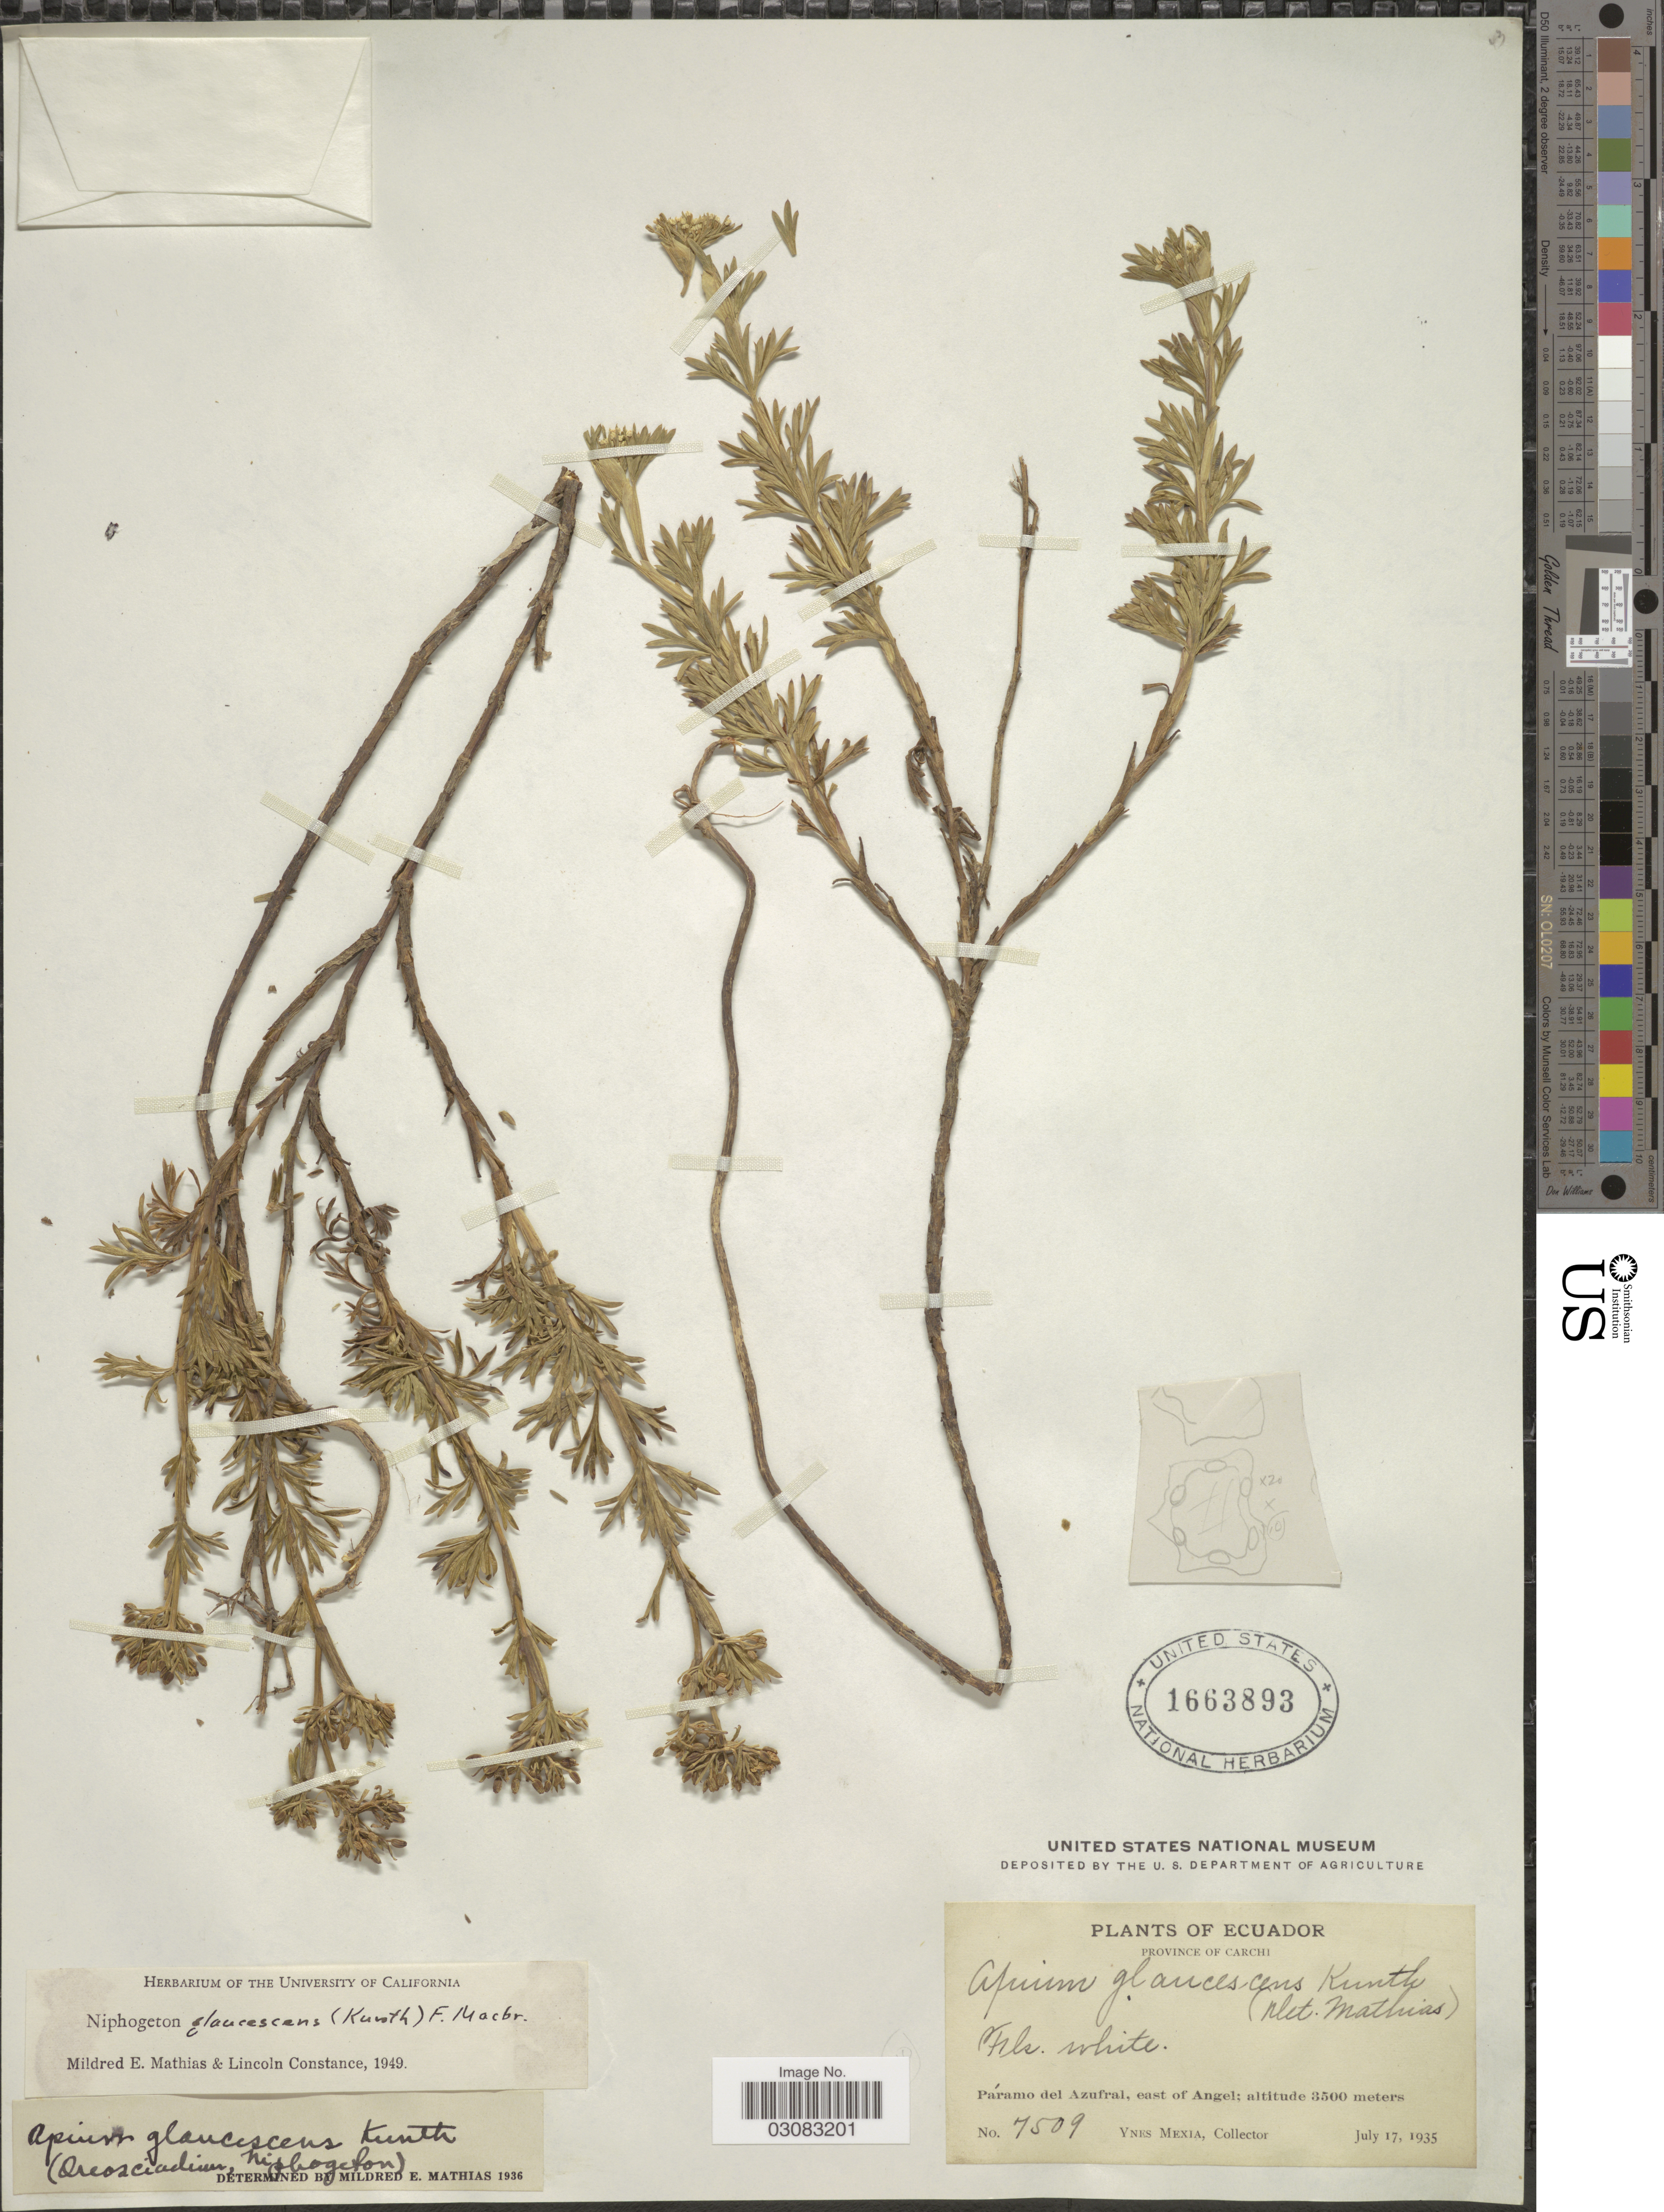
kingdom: Plantae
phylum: Tracheophyta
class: Magnoliopsida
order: Apiales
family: Apiaceae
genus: Niphogeton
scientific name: Niphogeton glaucescens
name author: (Kunth) J.F. Macbr.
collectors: Y. Mexia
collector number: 7509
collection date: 1935-07-17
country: Ecuador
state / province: Carchi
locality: Province of Carchi. Páramo del Azufral, east of Angel.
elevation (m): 3500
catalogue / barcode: US 1663893